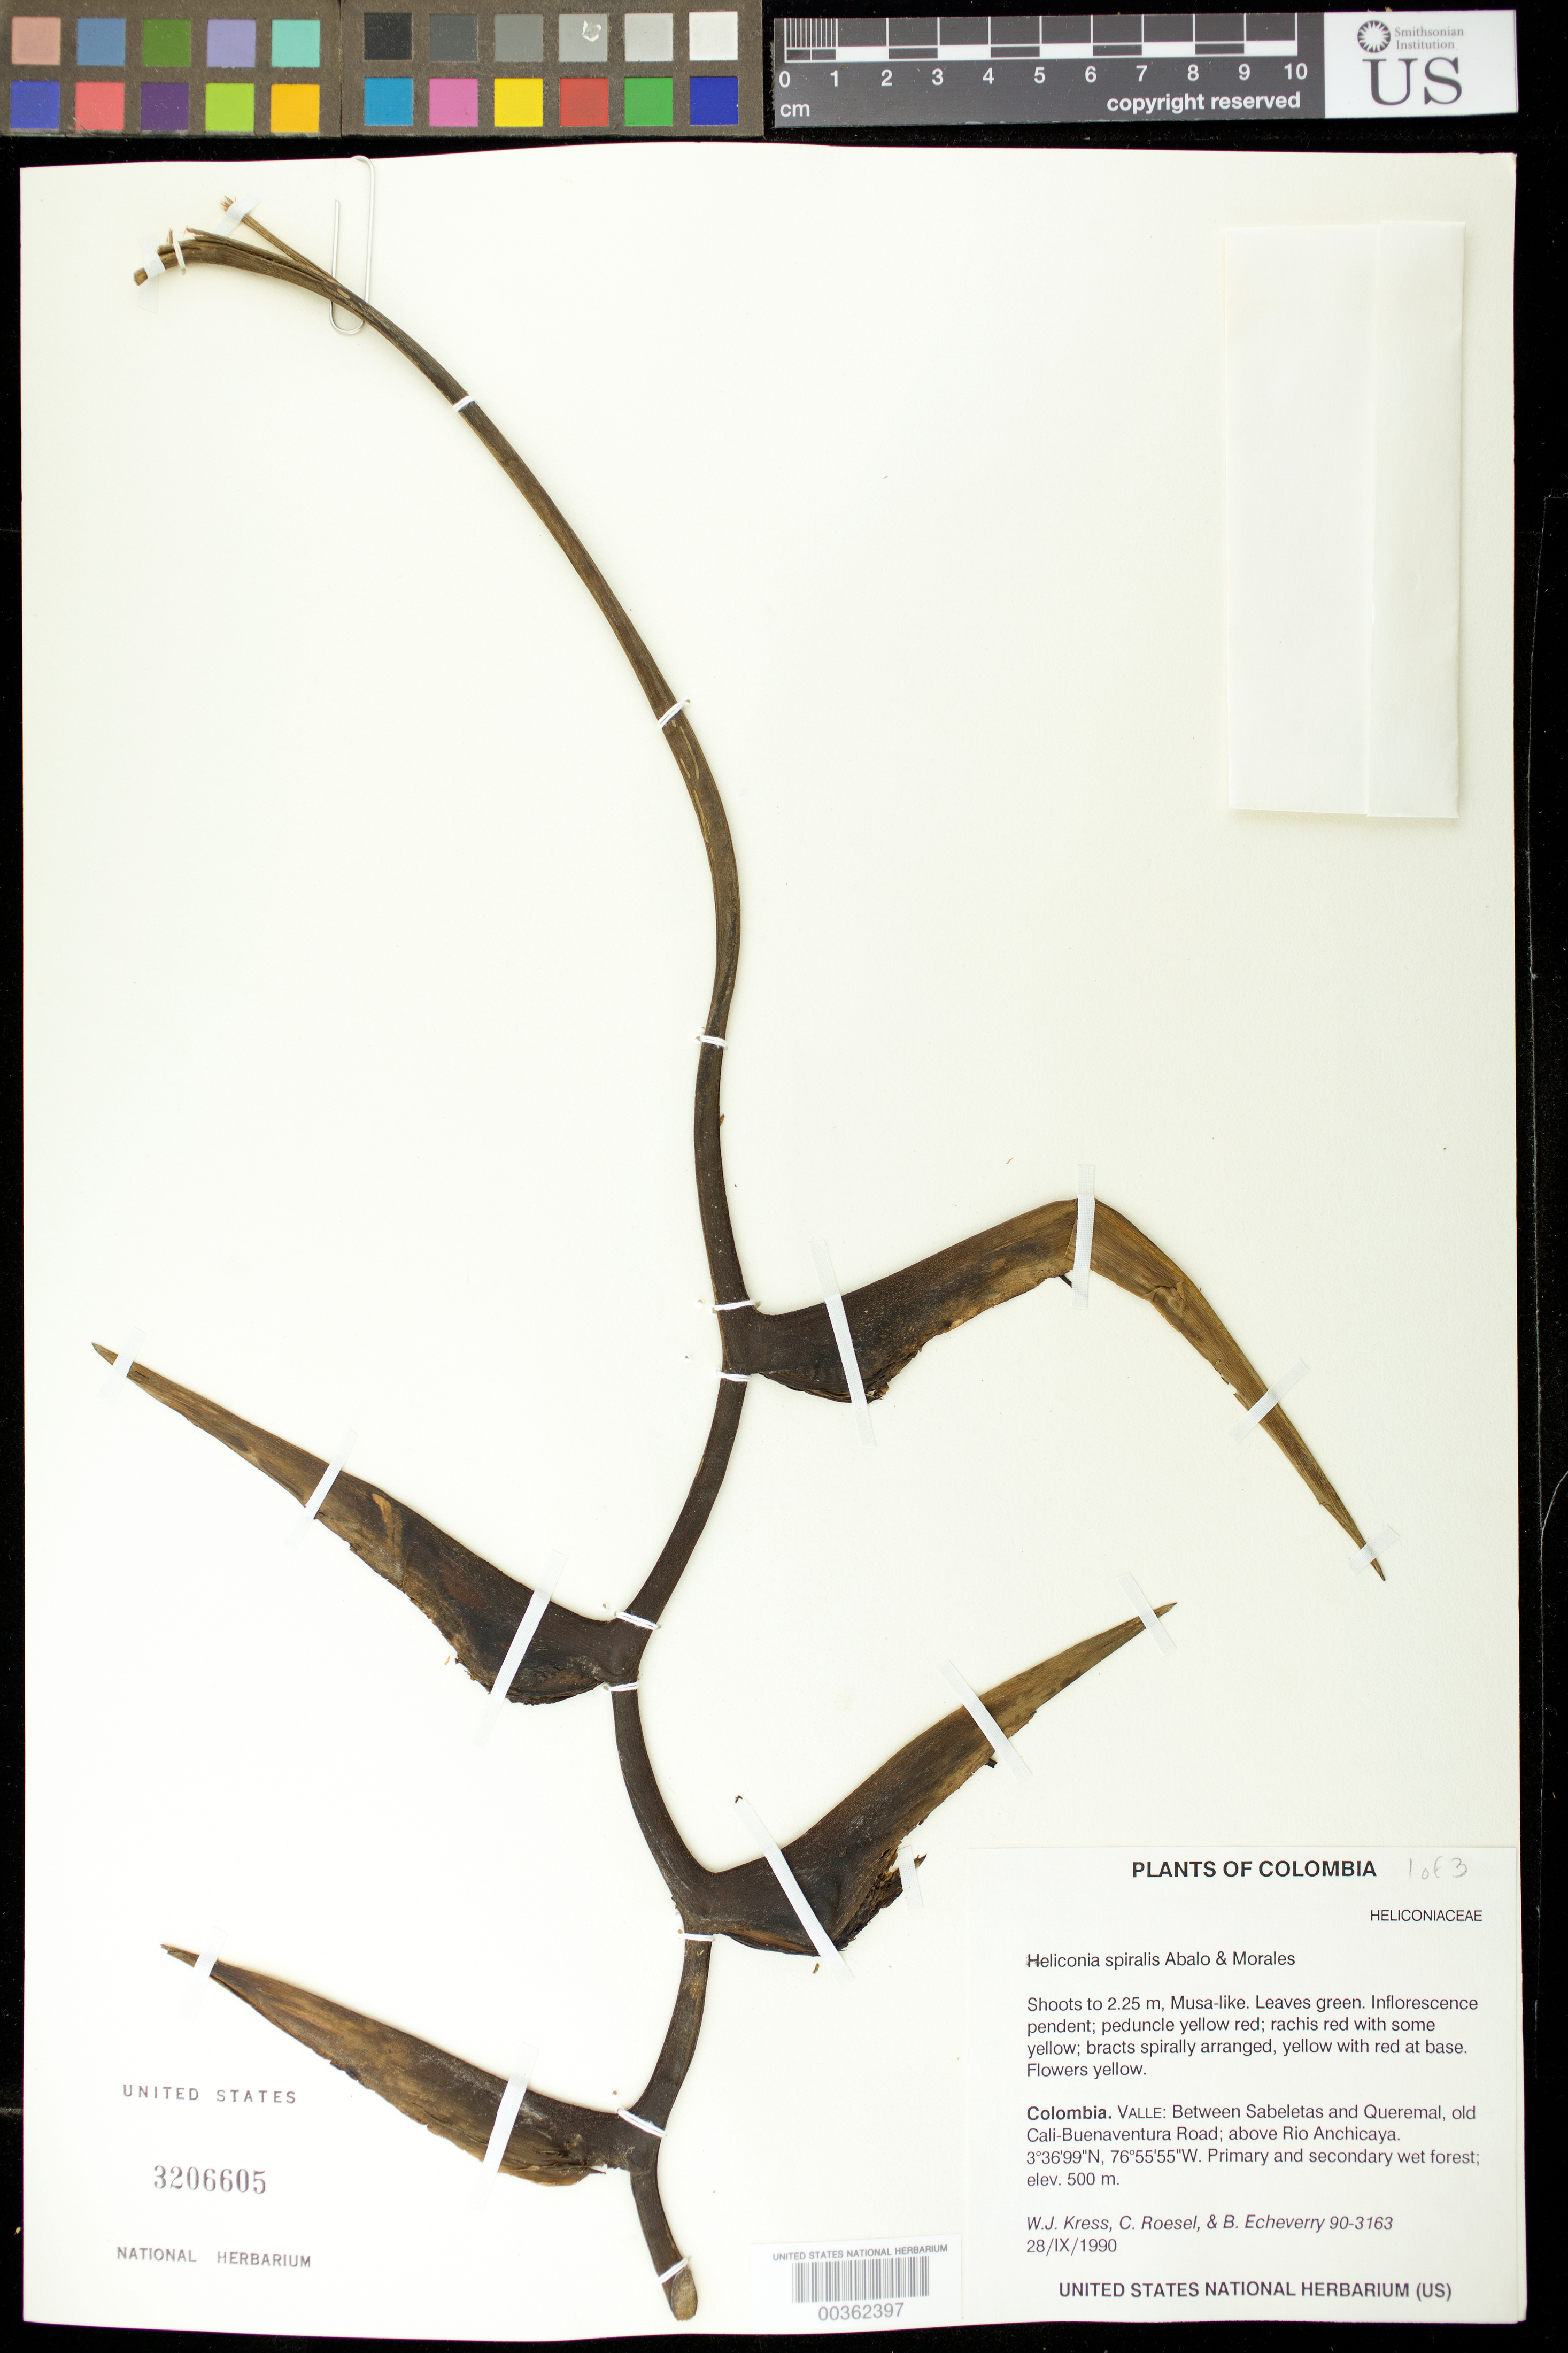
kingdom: Plantae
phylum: Tracheophyta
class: Liliopsida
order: Zingiberales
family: Heliconiaceae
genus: Heliconia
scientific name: Heliconia spiralis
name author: Abalo & G. Morales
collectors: W. J. Kress, C. S. Roesel & B. Echeverry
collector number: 90-3163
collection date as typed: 28 Sep 1990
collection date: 1990-09-28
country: Colombia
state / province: Valle del Cauca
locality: Valle: between Sabeletas and Queremal, old Cali-Buena Ventura rd; above Rio Anchicaya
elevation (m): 500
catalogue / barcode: US 3206605